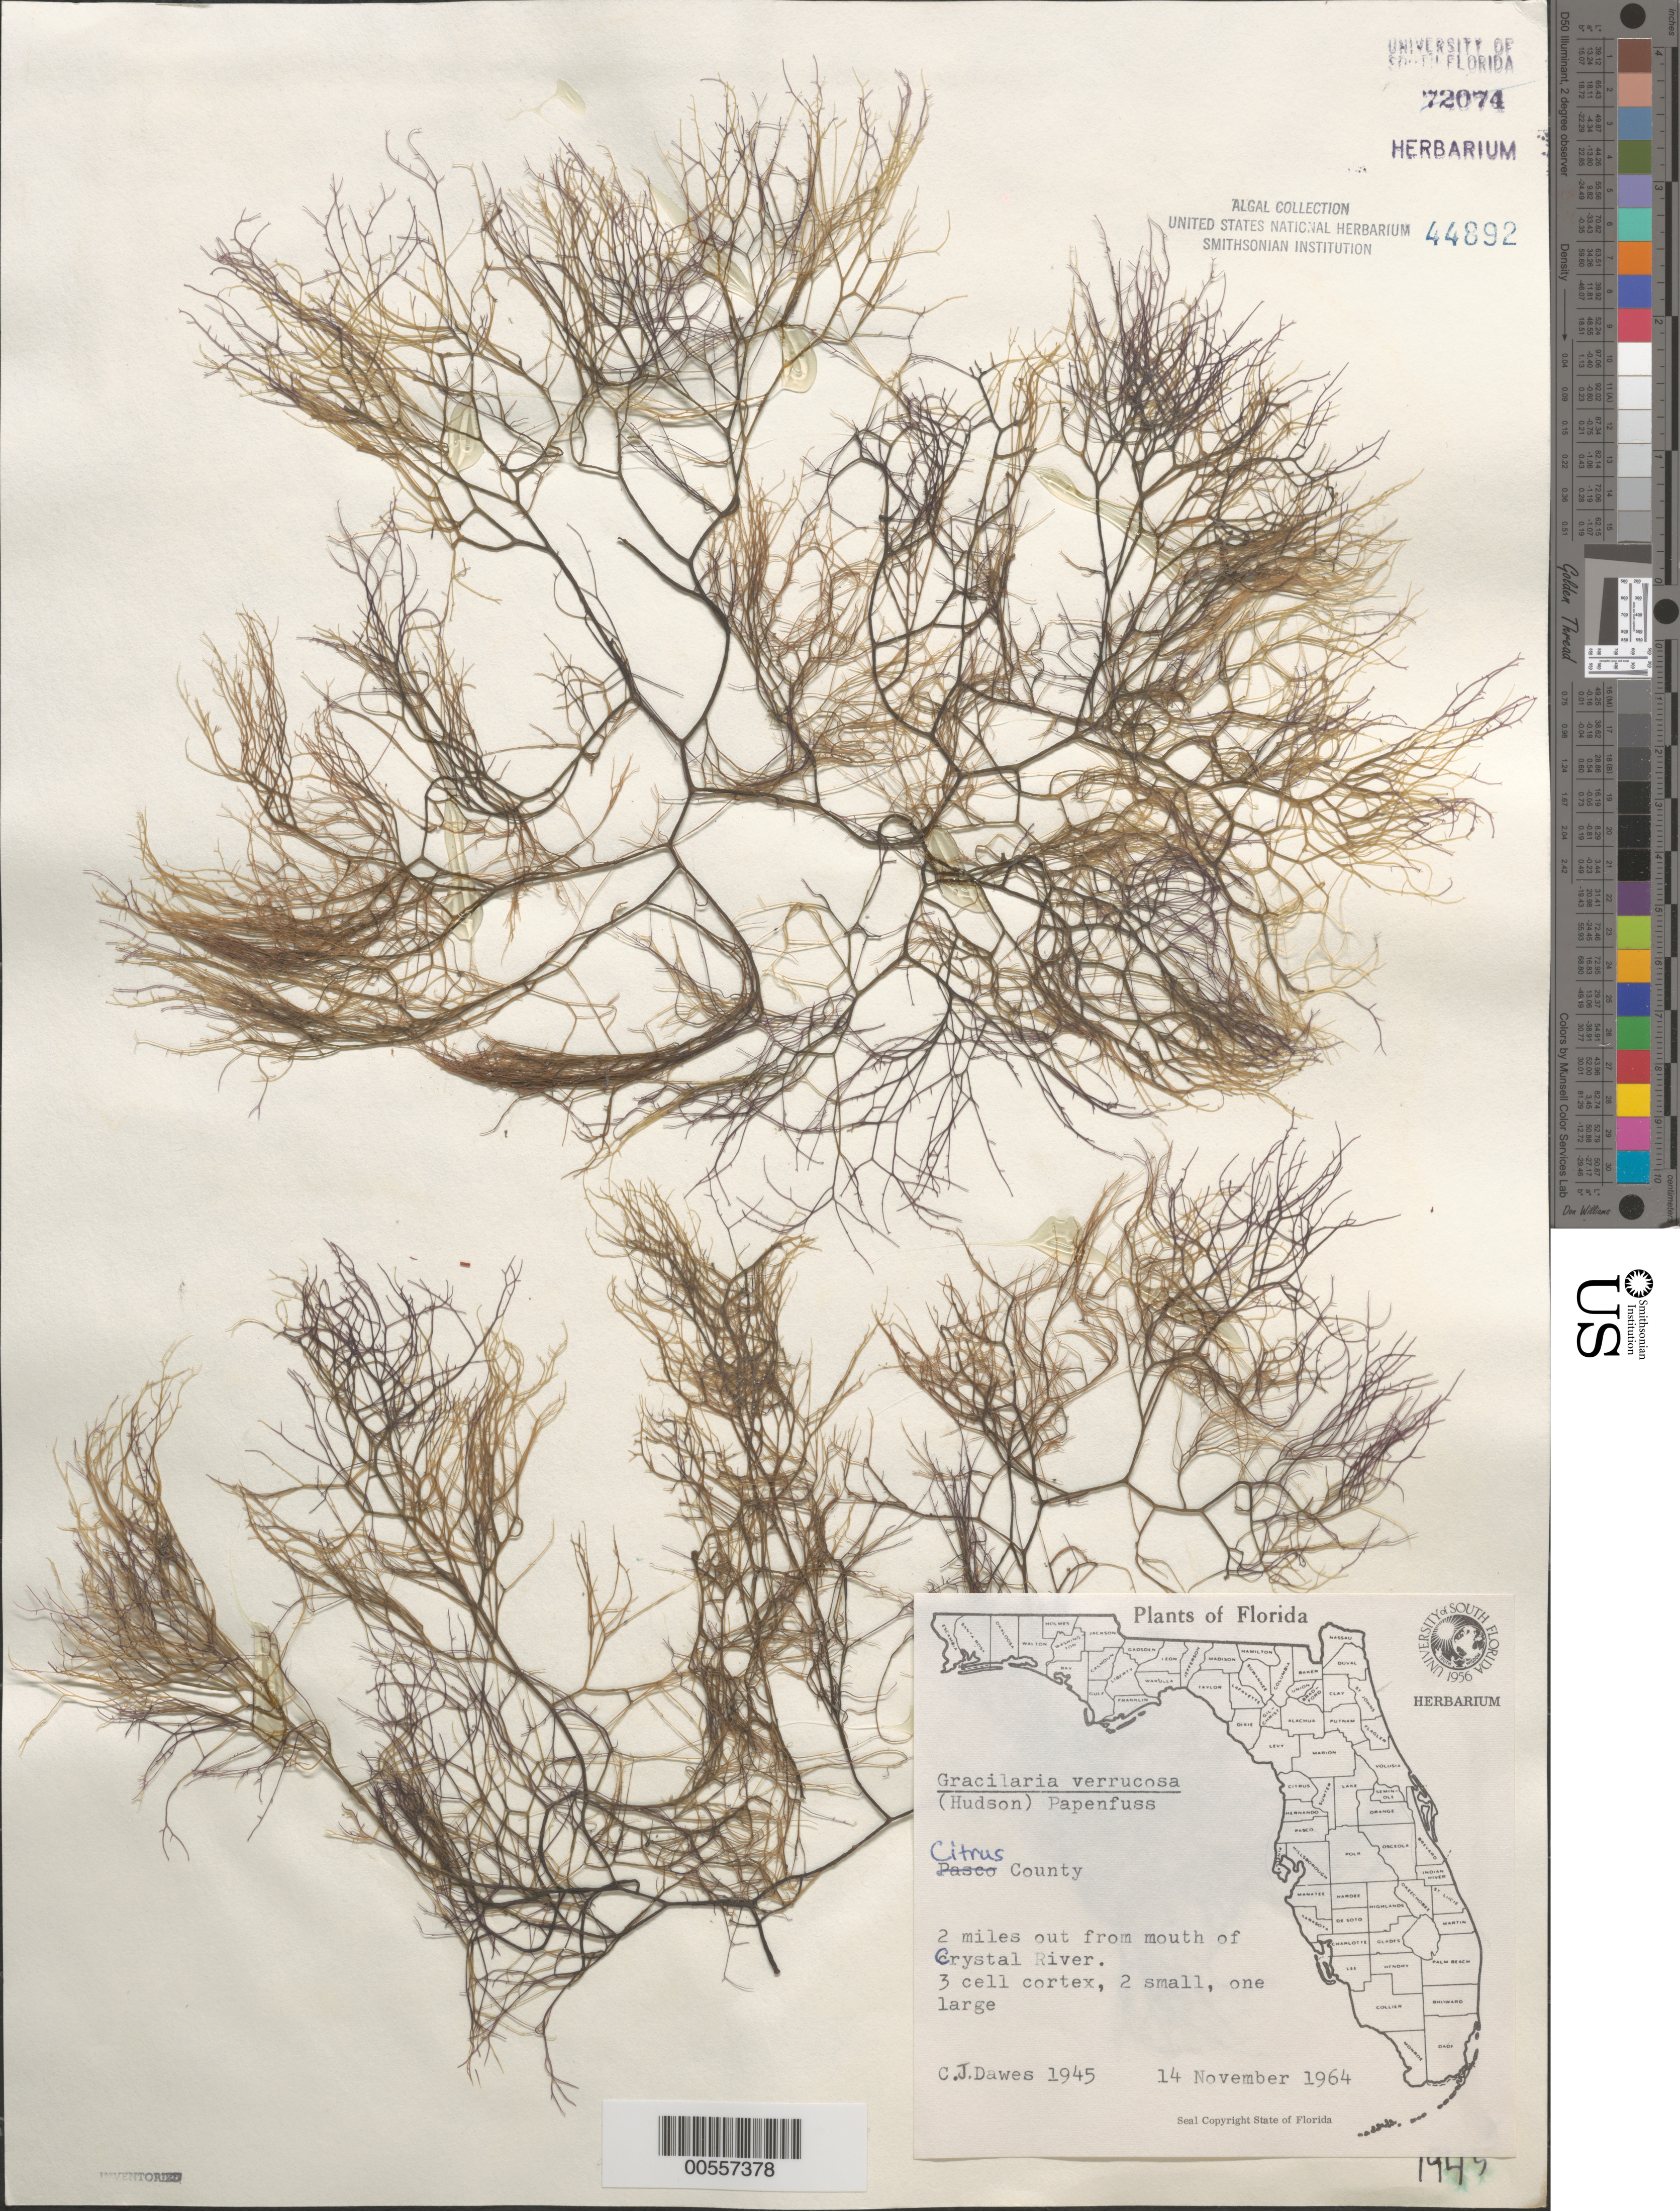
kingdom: Plantae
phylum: Rhodophyta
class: Florideophyceae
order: Gracilariales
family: Gracilariaceae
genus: Gracilariopsis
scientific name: Gracilariopsis longissima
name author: (S.G. Gmel.) Steentoft et al.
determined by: Algae name updating Project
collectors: C. Dawes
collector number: Cjd 1945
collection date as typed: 14 Nov 1964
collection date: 1964-11-14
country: United States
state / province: Florida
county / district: Citrus County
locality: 2 miles off Crystal River mouth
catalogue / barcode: US 44892